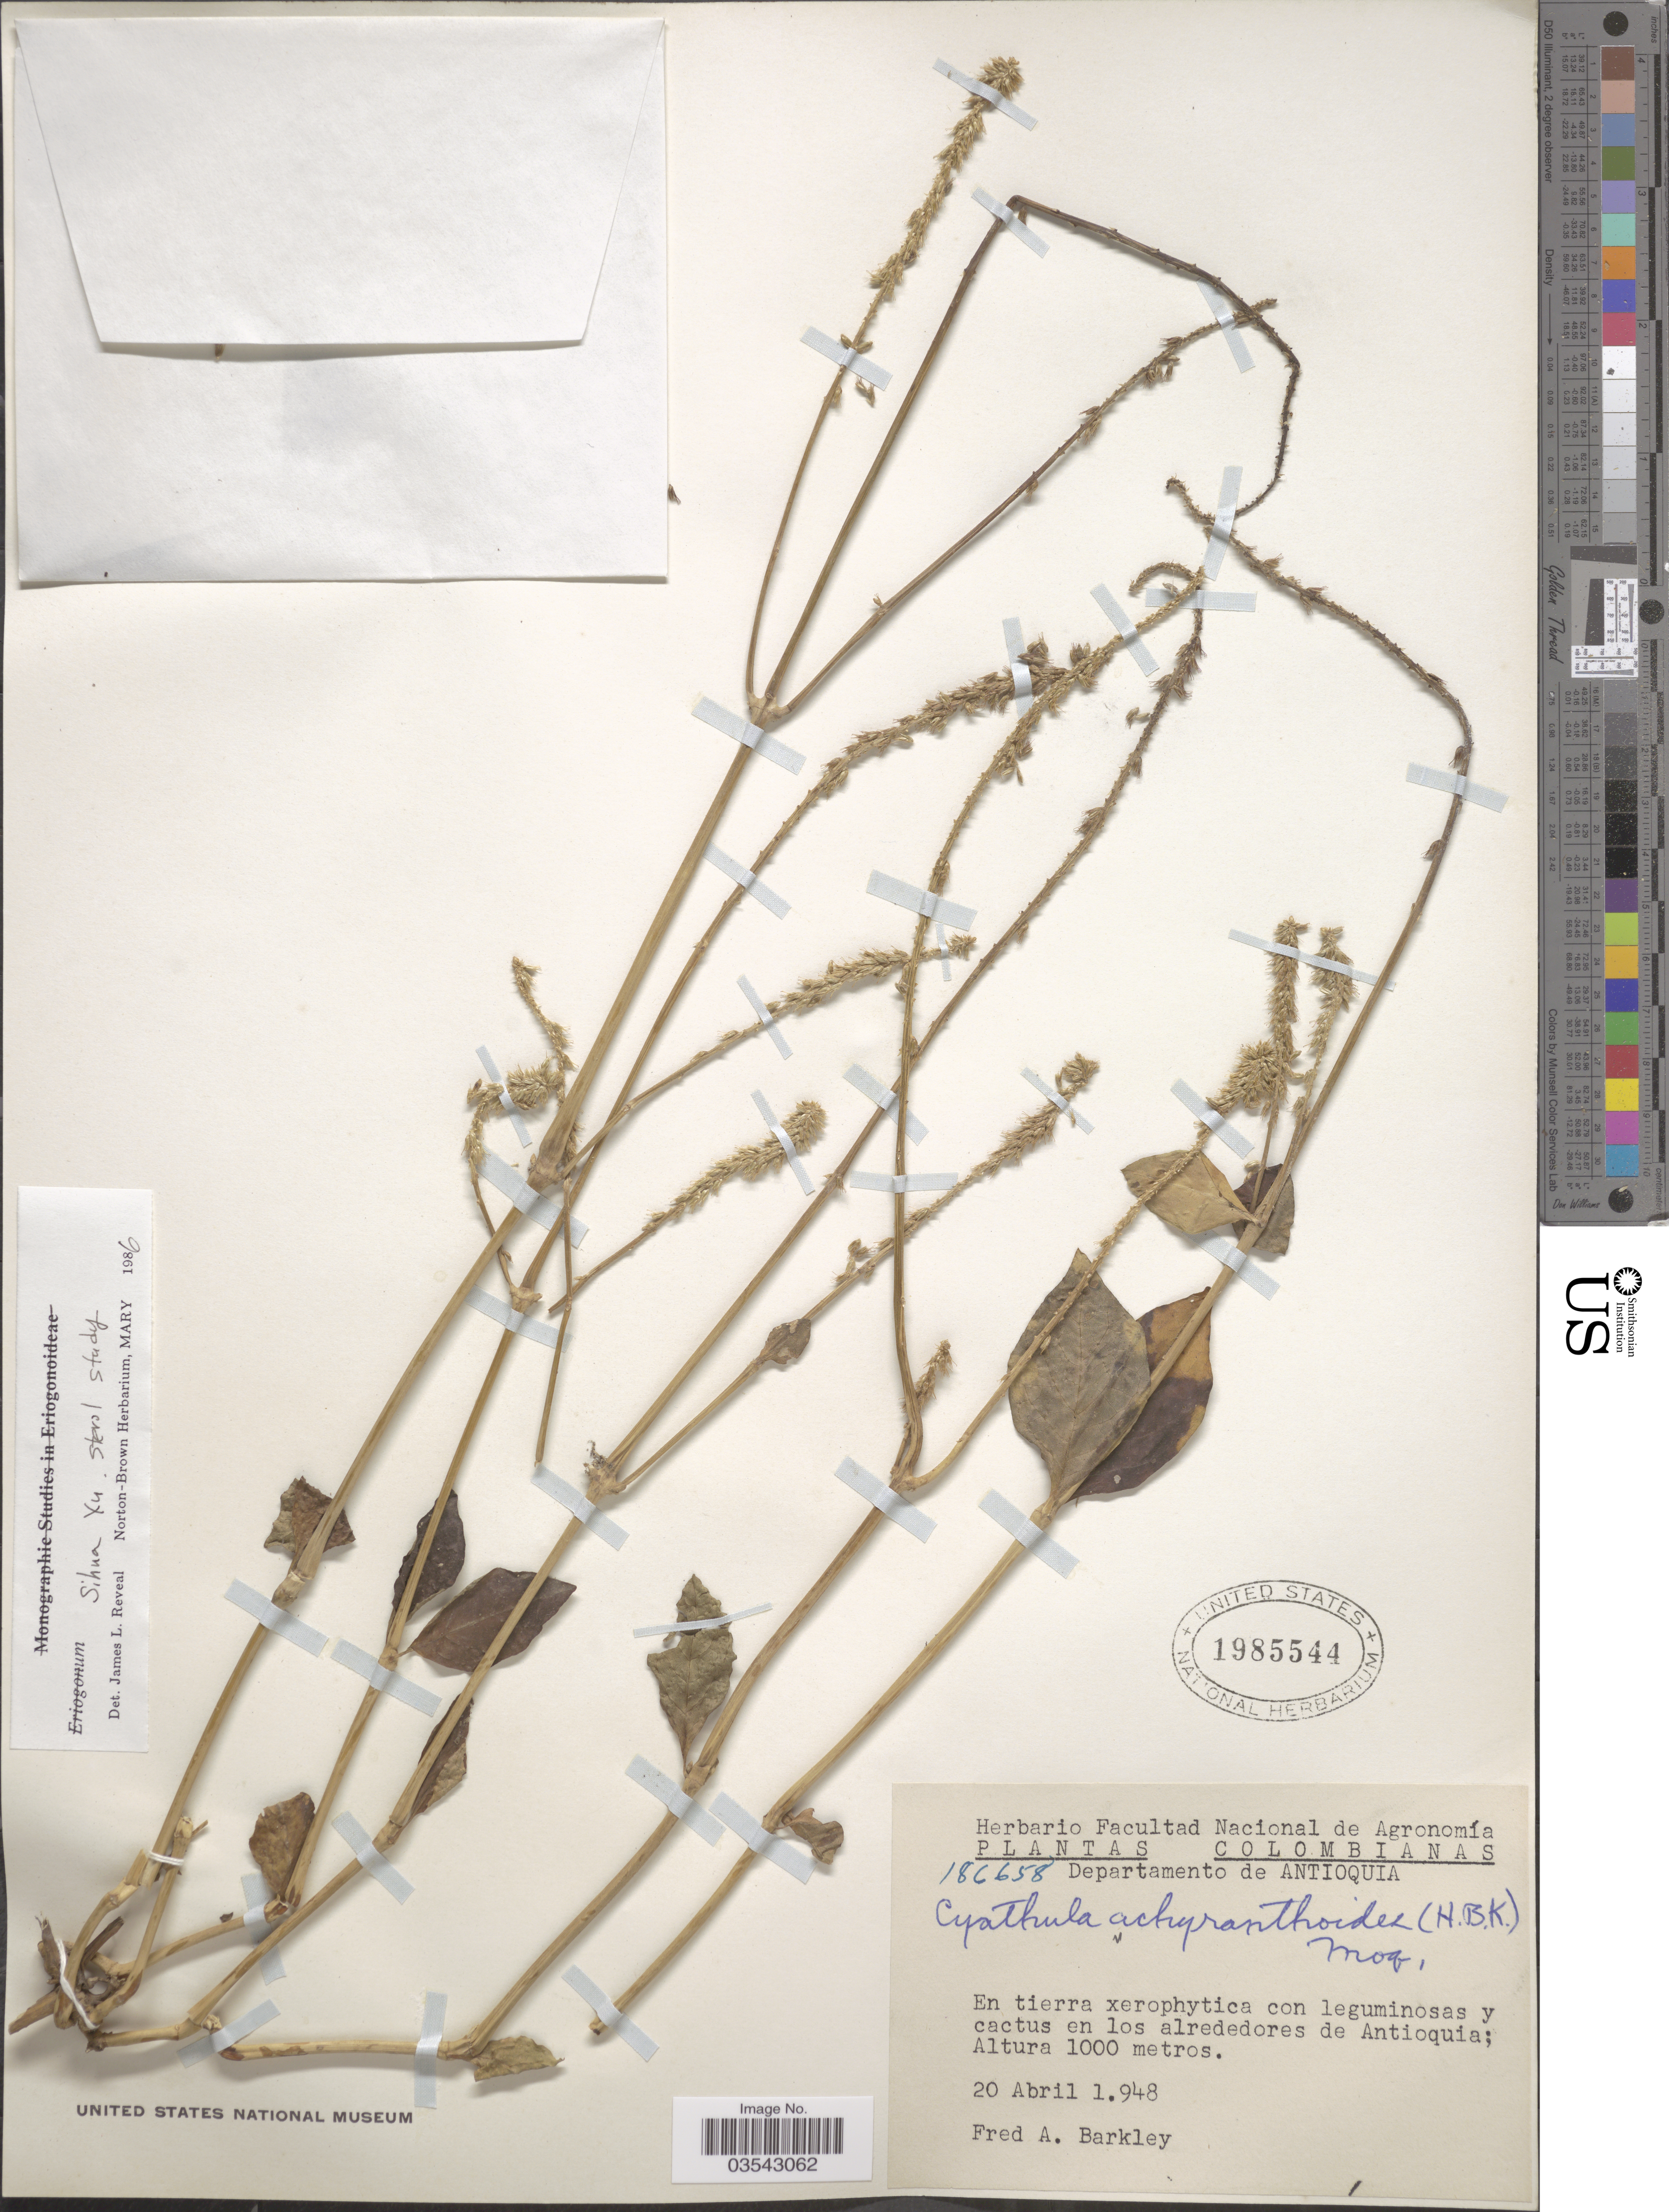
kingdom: Plantae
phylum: Tracheophyta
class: Magnoliopsida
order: Caryophyllales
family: Amaranthaceae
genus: Cyathula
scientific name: Cyathula achyranthoides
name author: (Kunth) Moq.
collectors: F. A. Barkley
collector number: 186658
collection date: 1948-04-20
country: Colombia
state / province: Antioquia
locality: Departamento de Antioquia. En tierra xerophytica con leguminosas y cactus en los alrededores de Antioquia.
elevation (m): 1000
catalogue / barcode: US 1985544